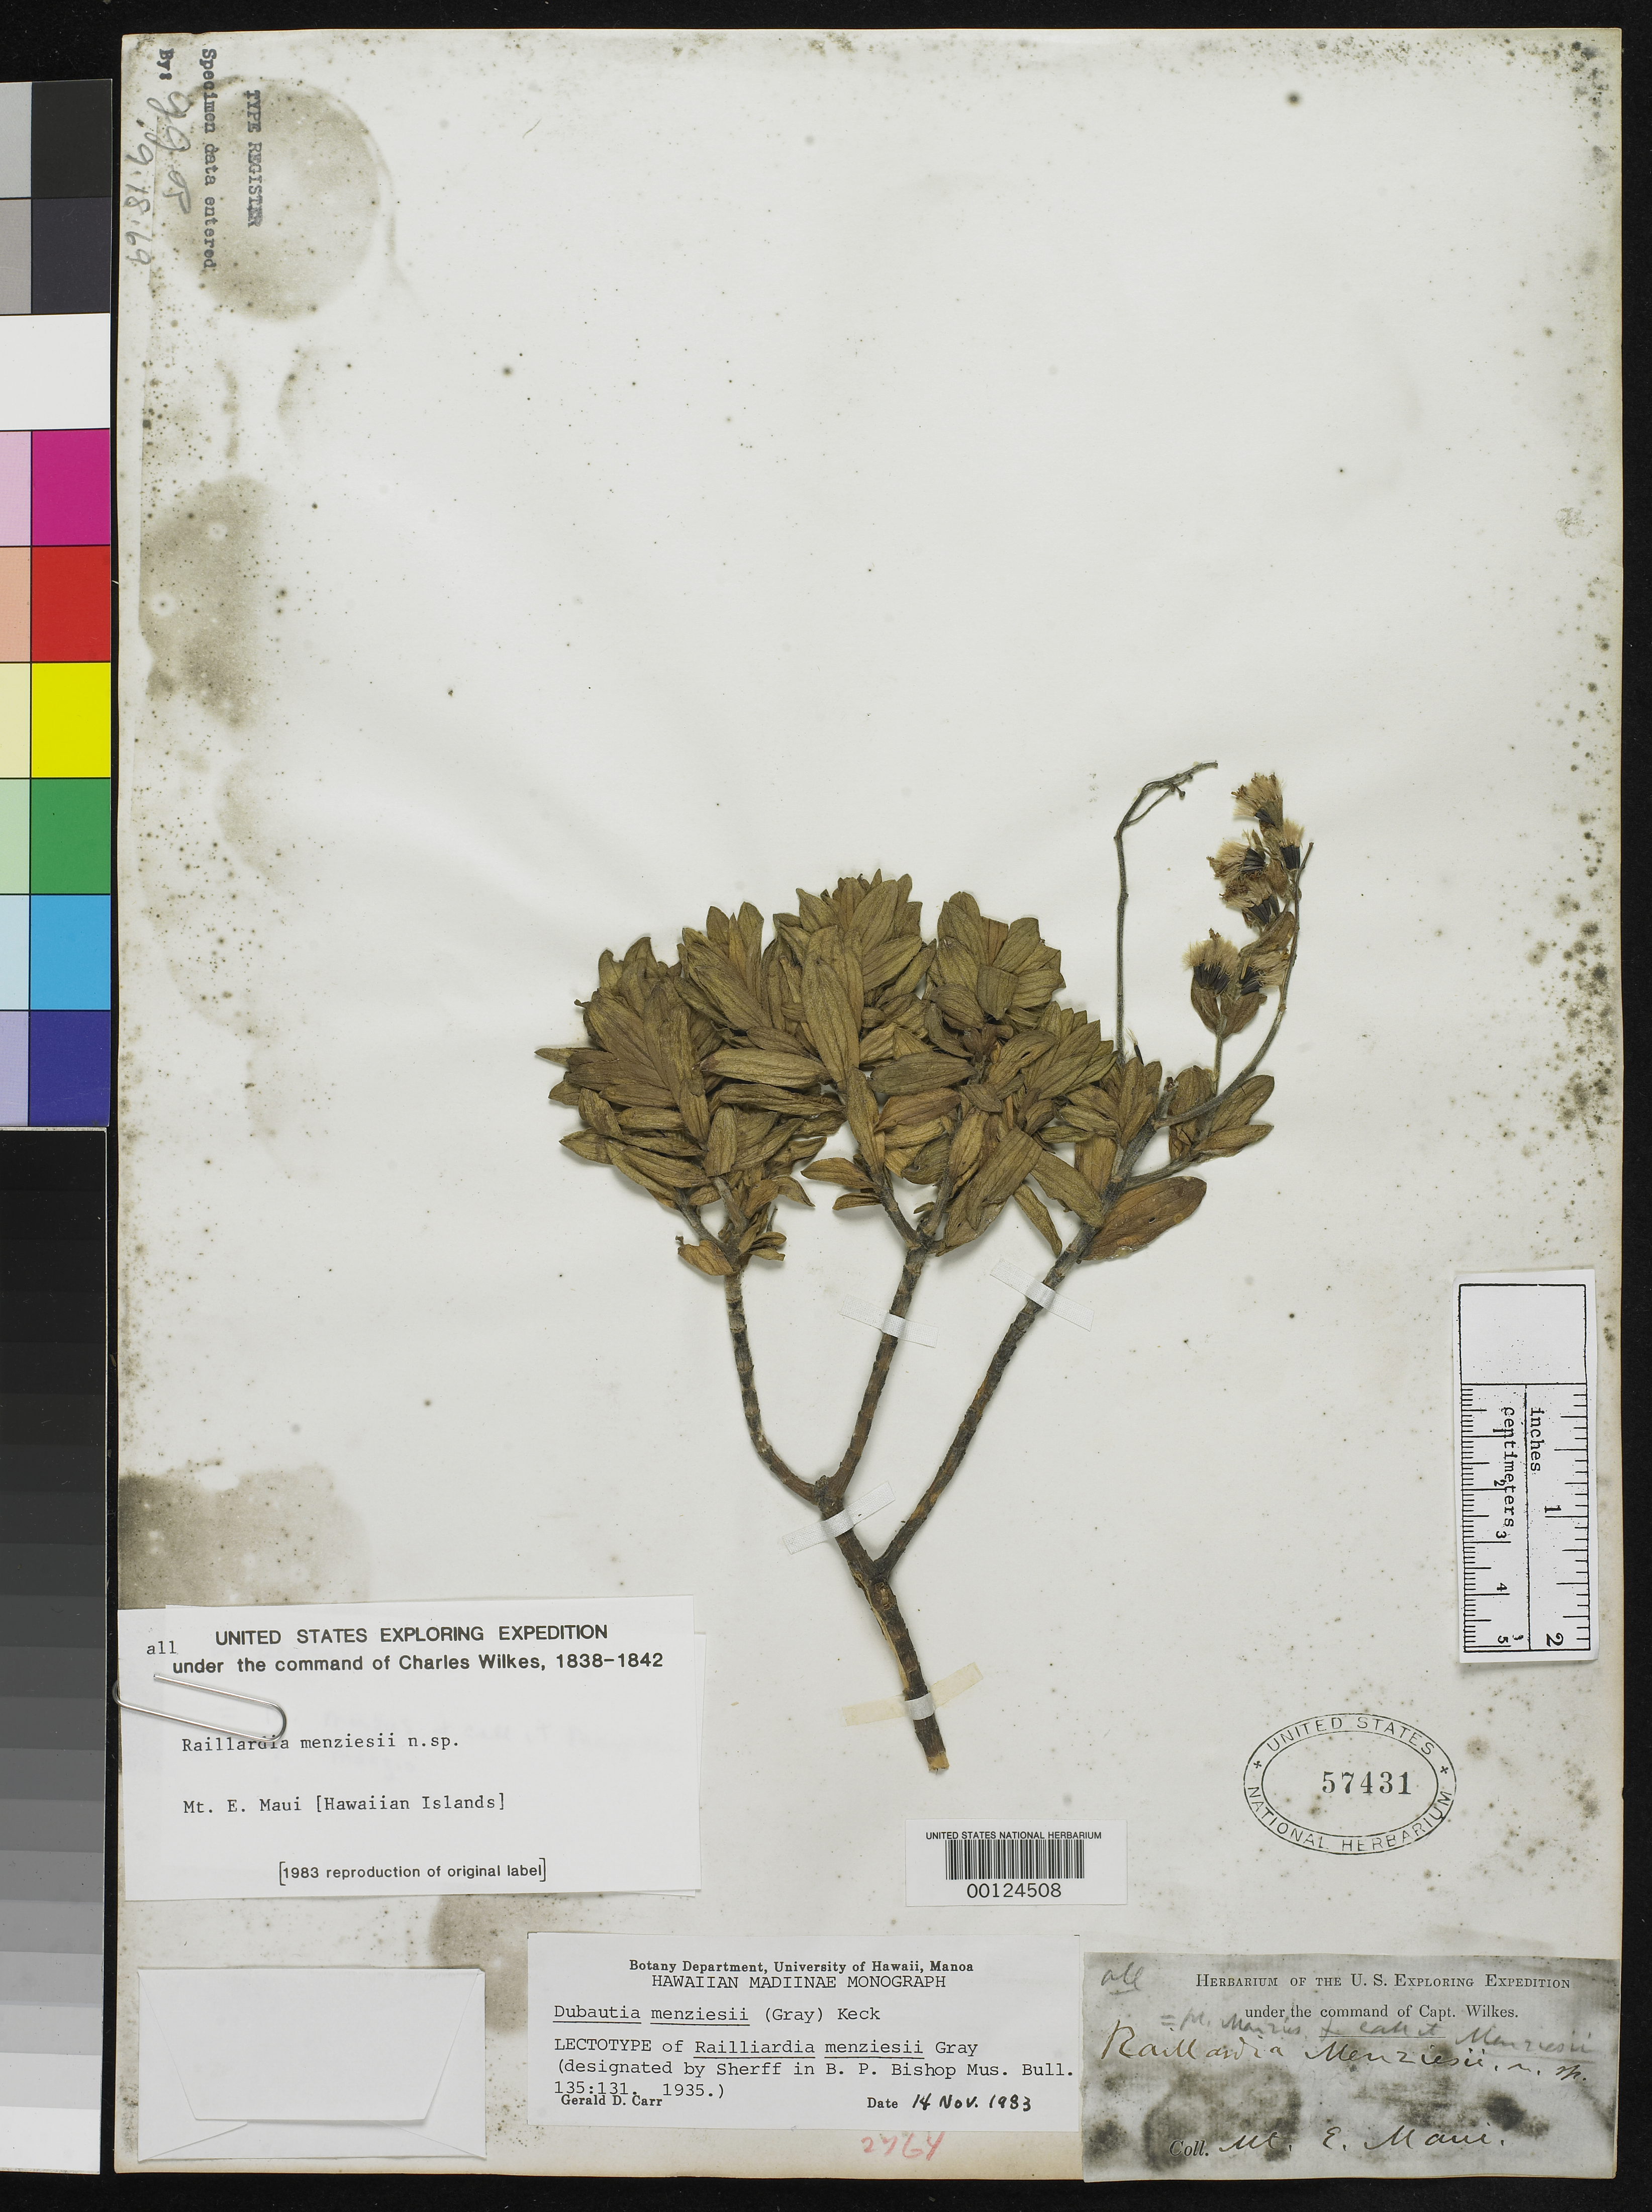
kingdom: Plantae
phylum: Tracheophyta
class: Magnoliopsida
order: Asterales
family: Asteraceae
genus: Railliardia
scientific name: Railliardia menziesii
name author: A. Gray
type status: Lectotype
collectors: Wilkes Explor. Exped.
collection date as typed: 1838 to -- --- 1842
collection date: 1838/1842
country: United States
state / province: Hawaii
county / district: Maui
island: Maui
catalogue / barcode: US 57431